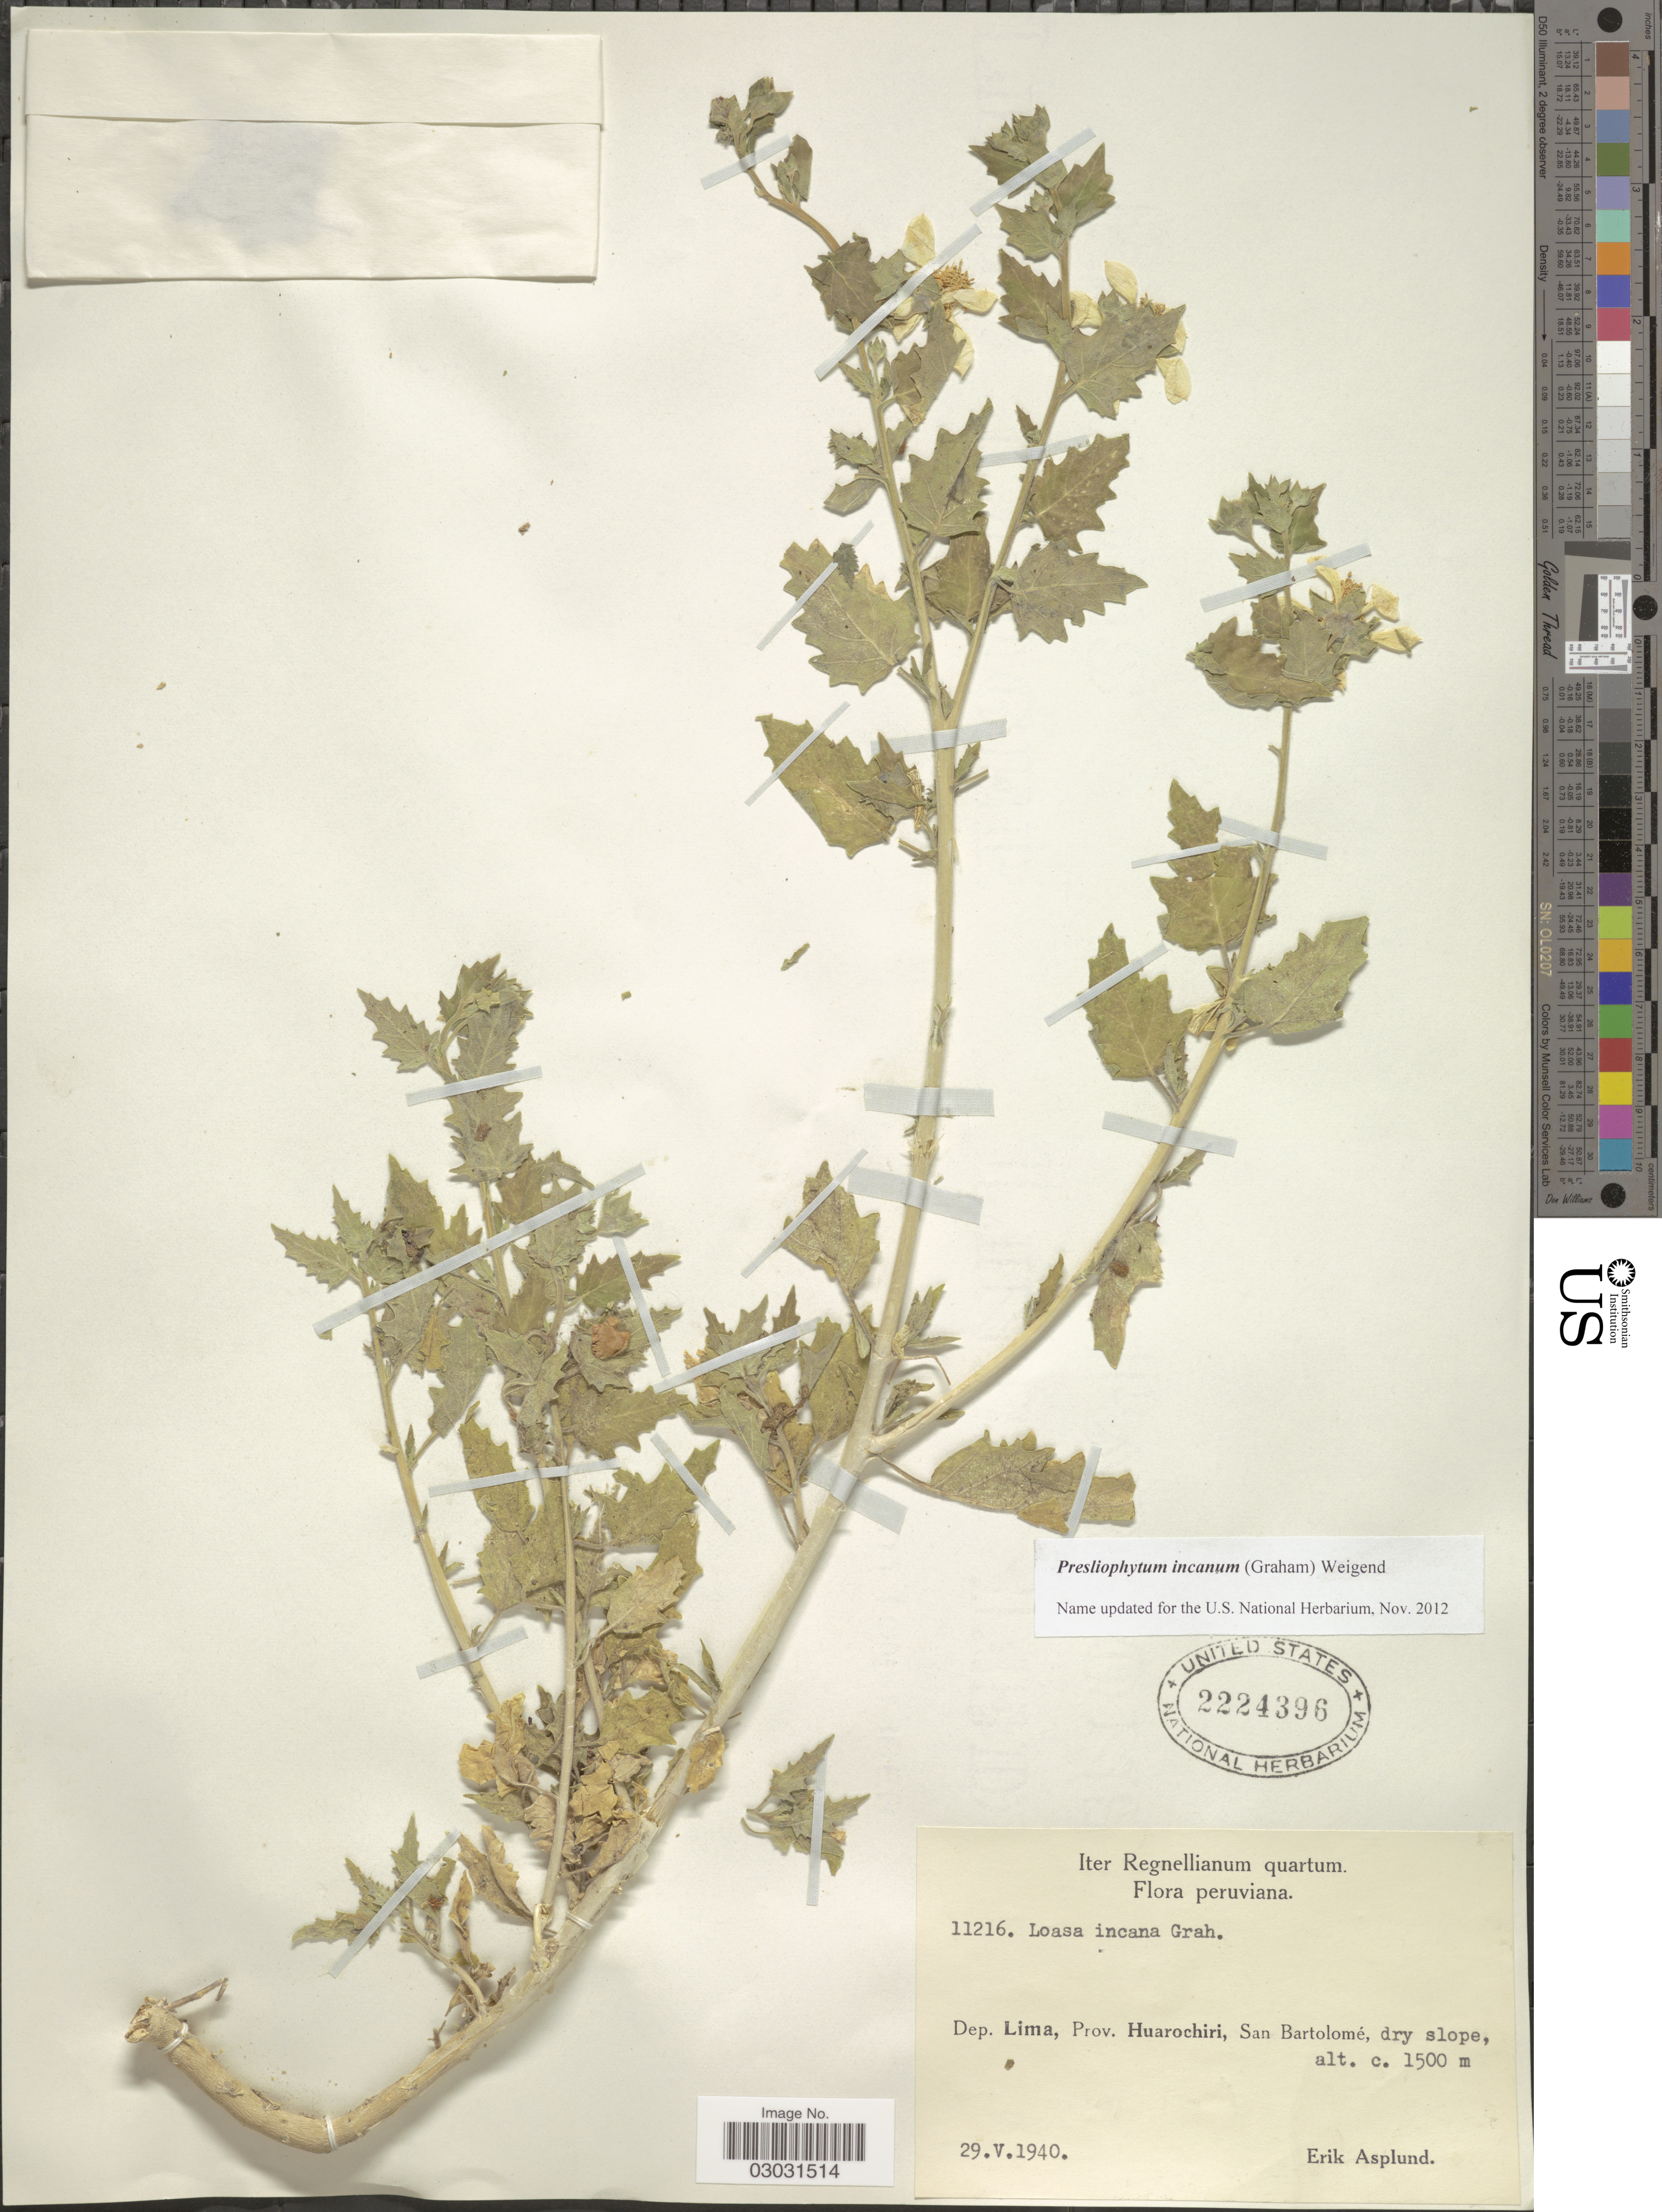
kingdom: Plantae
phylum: Tracheophyta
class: Magnoliopsida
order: Cornales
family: Loasaceae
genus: Presliophytum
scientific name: Presliophytum incanum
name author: (Graham) Weigand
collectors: E. Asplund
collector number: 11216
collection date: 1940-05-29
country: Peru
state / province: Lima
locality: Dep. Lima, Prov. Huarochiri, San Bartolomé.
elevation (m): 1500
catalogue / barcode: US 2224396